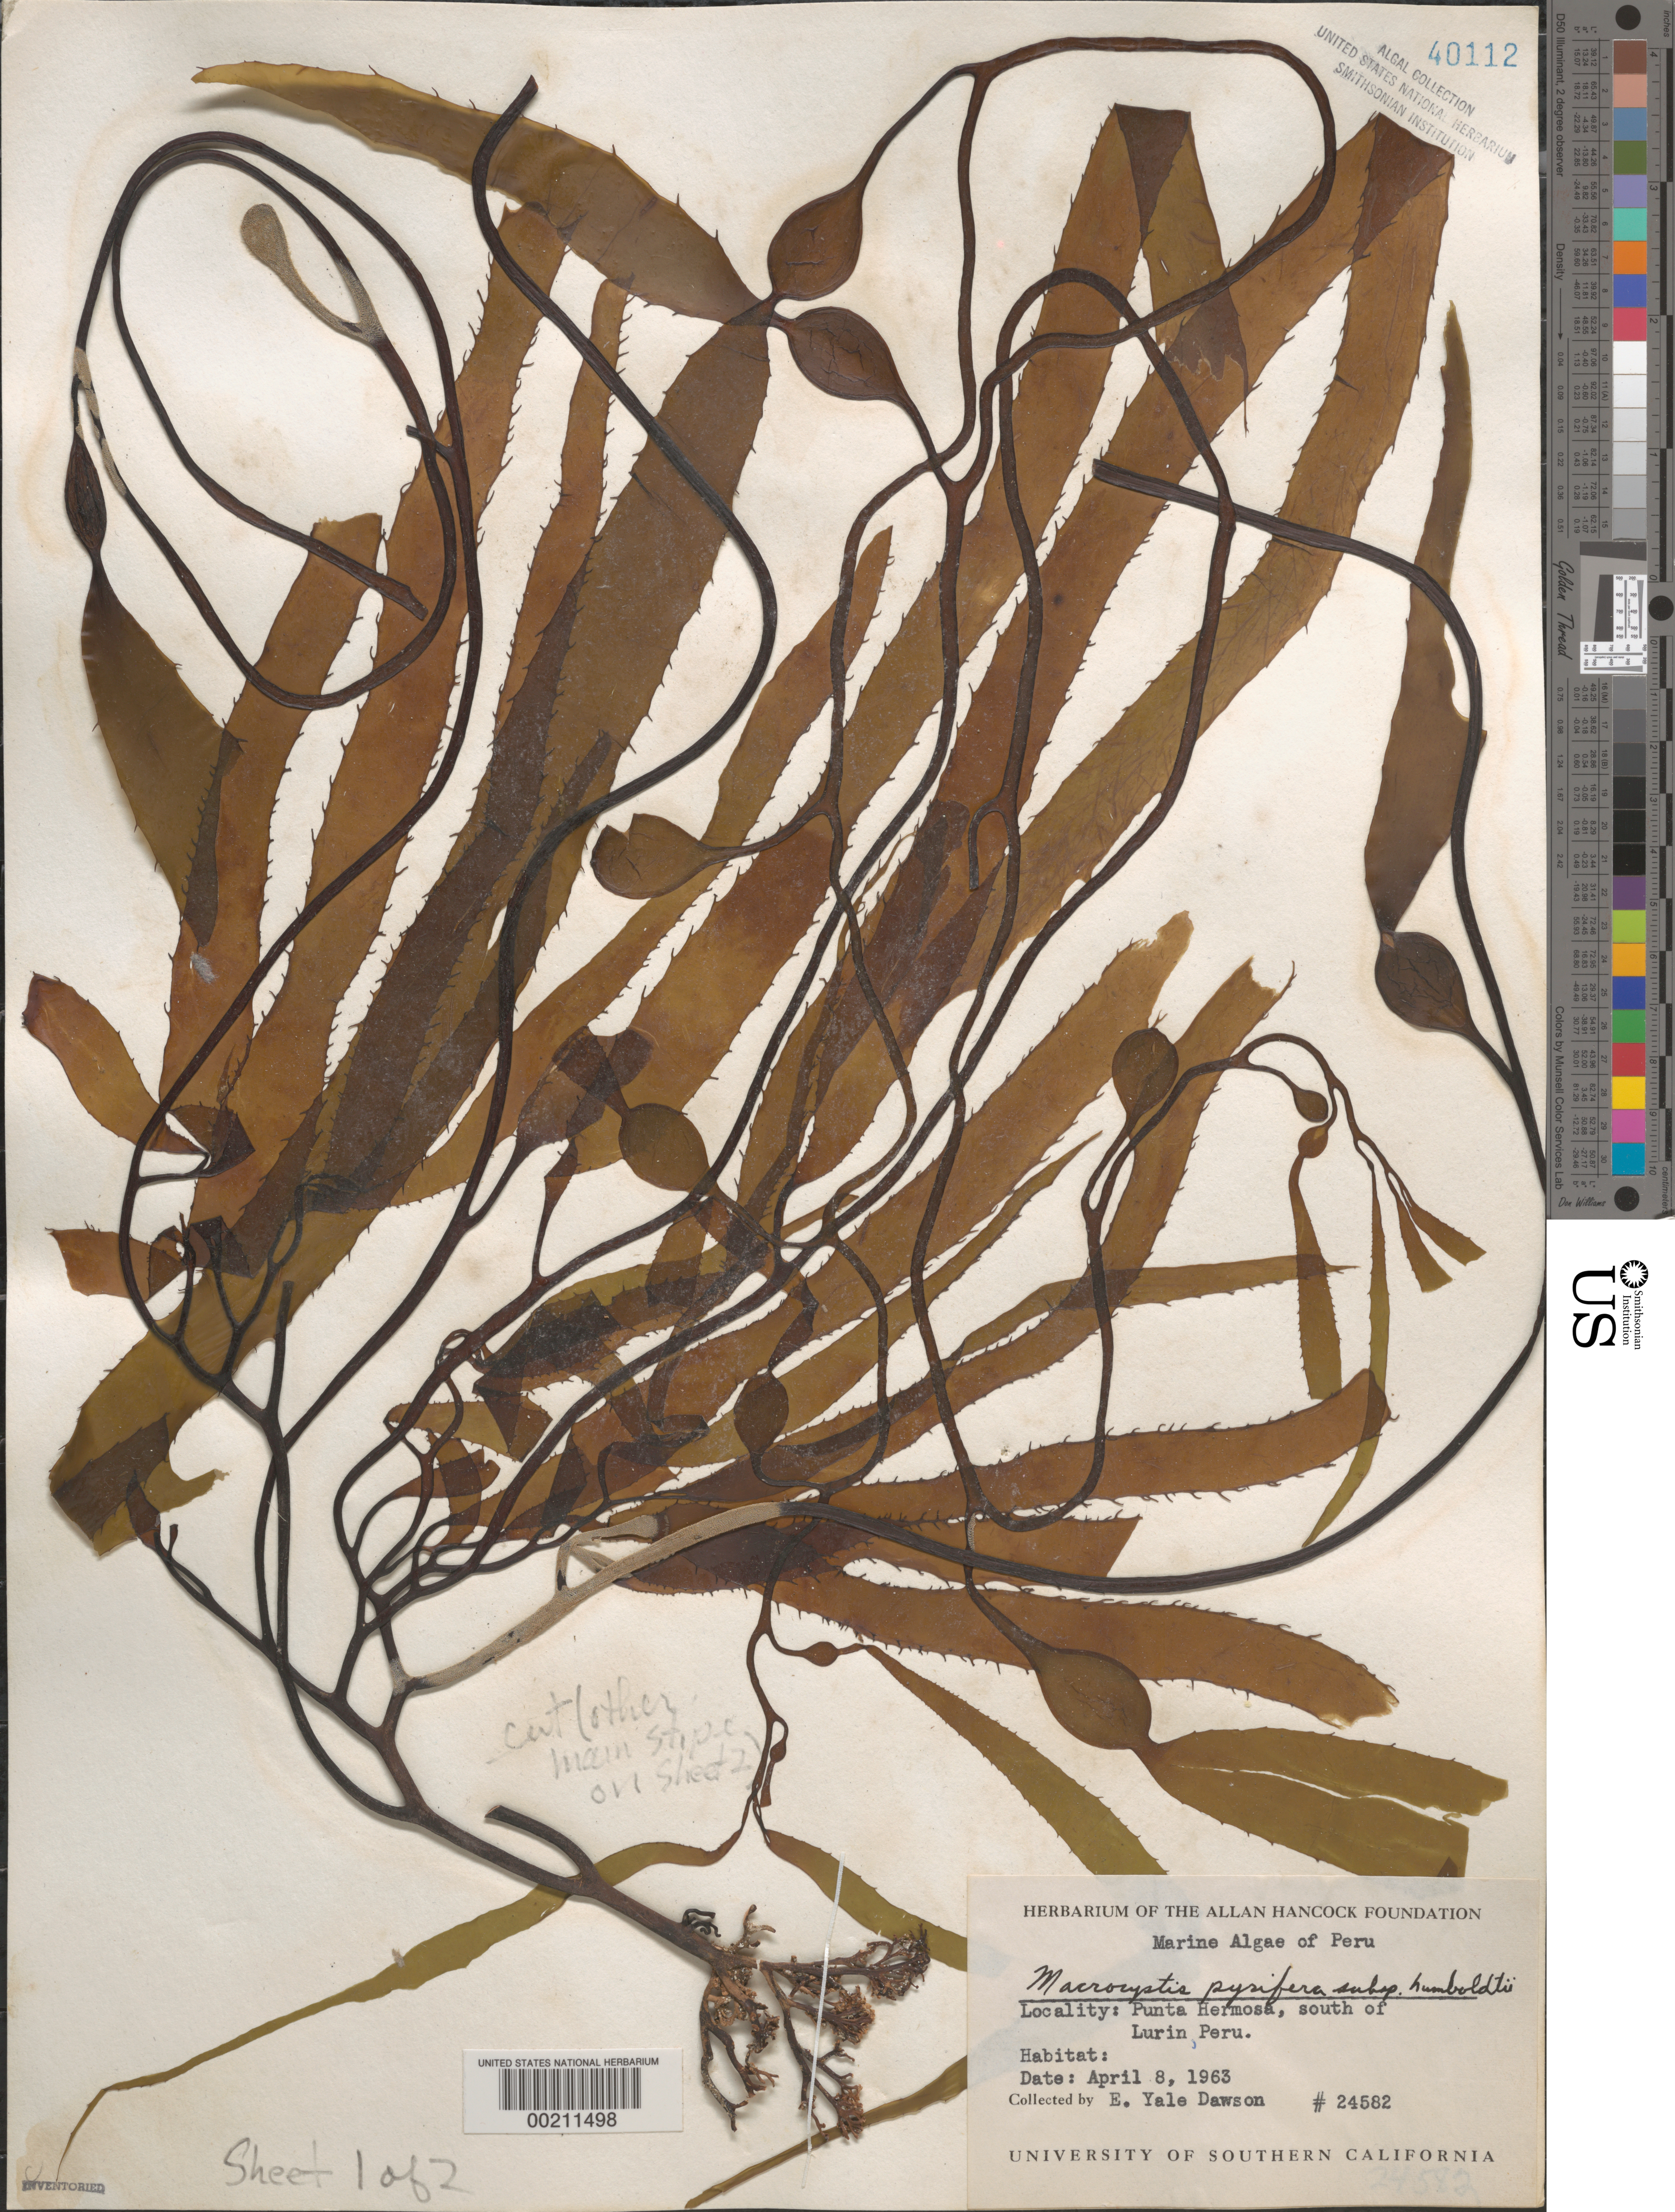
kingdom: Chromista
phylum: Ochrophyta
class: Phaeophyceae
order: Laminariales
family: Laminariaceae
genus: Macrocystis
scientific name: Macrocystis pyrifera subsp. humboldtii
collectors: E. Y. Dawson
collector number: EYD 24582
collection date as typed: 08 Apr 1963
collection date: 1963-04-08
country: Peru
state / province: Lima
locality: Punta hermosa, south of lurin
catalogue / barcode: US 40112